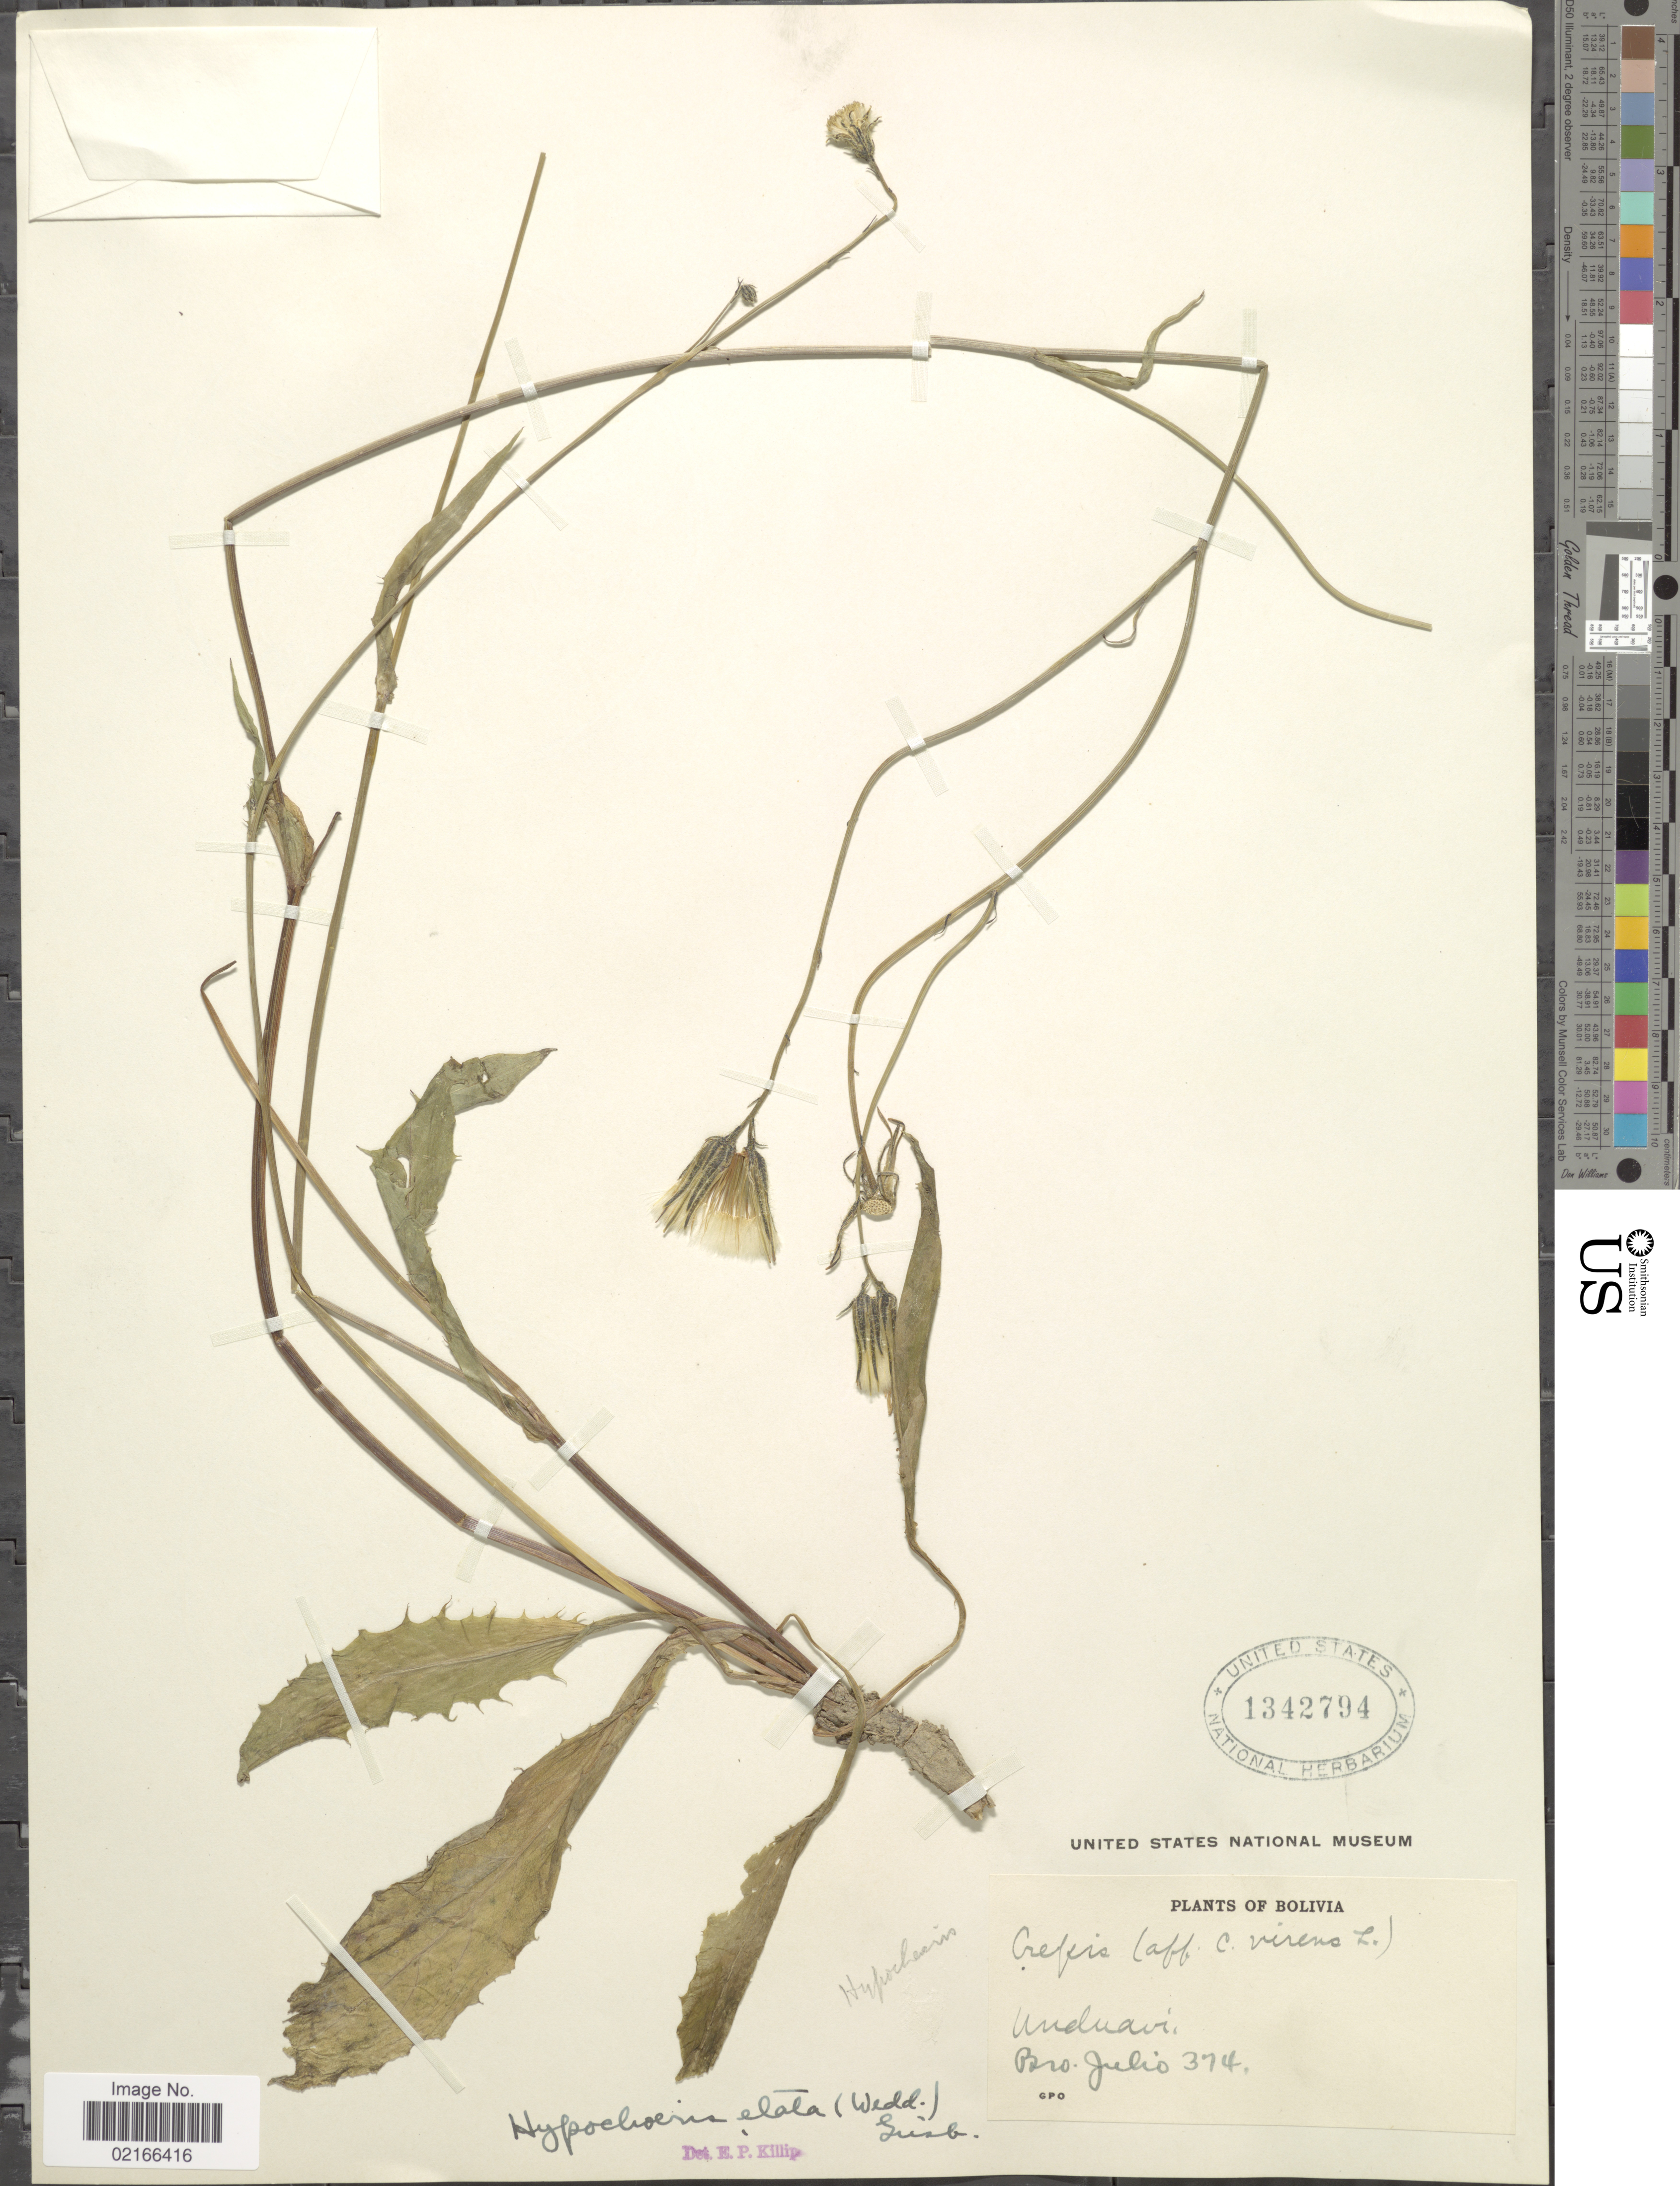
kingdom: Plantae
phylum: Tracheophyta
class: Magnoliopsida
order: Asterales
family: Asteraceae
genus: Hypochaeris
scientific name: Hypochaeris elata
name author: (Wedd.) Griseb.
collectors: Bro. Julio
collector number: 374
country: Bolivia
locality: Unduavi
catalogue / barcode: US 1342794